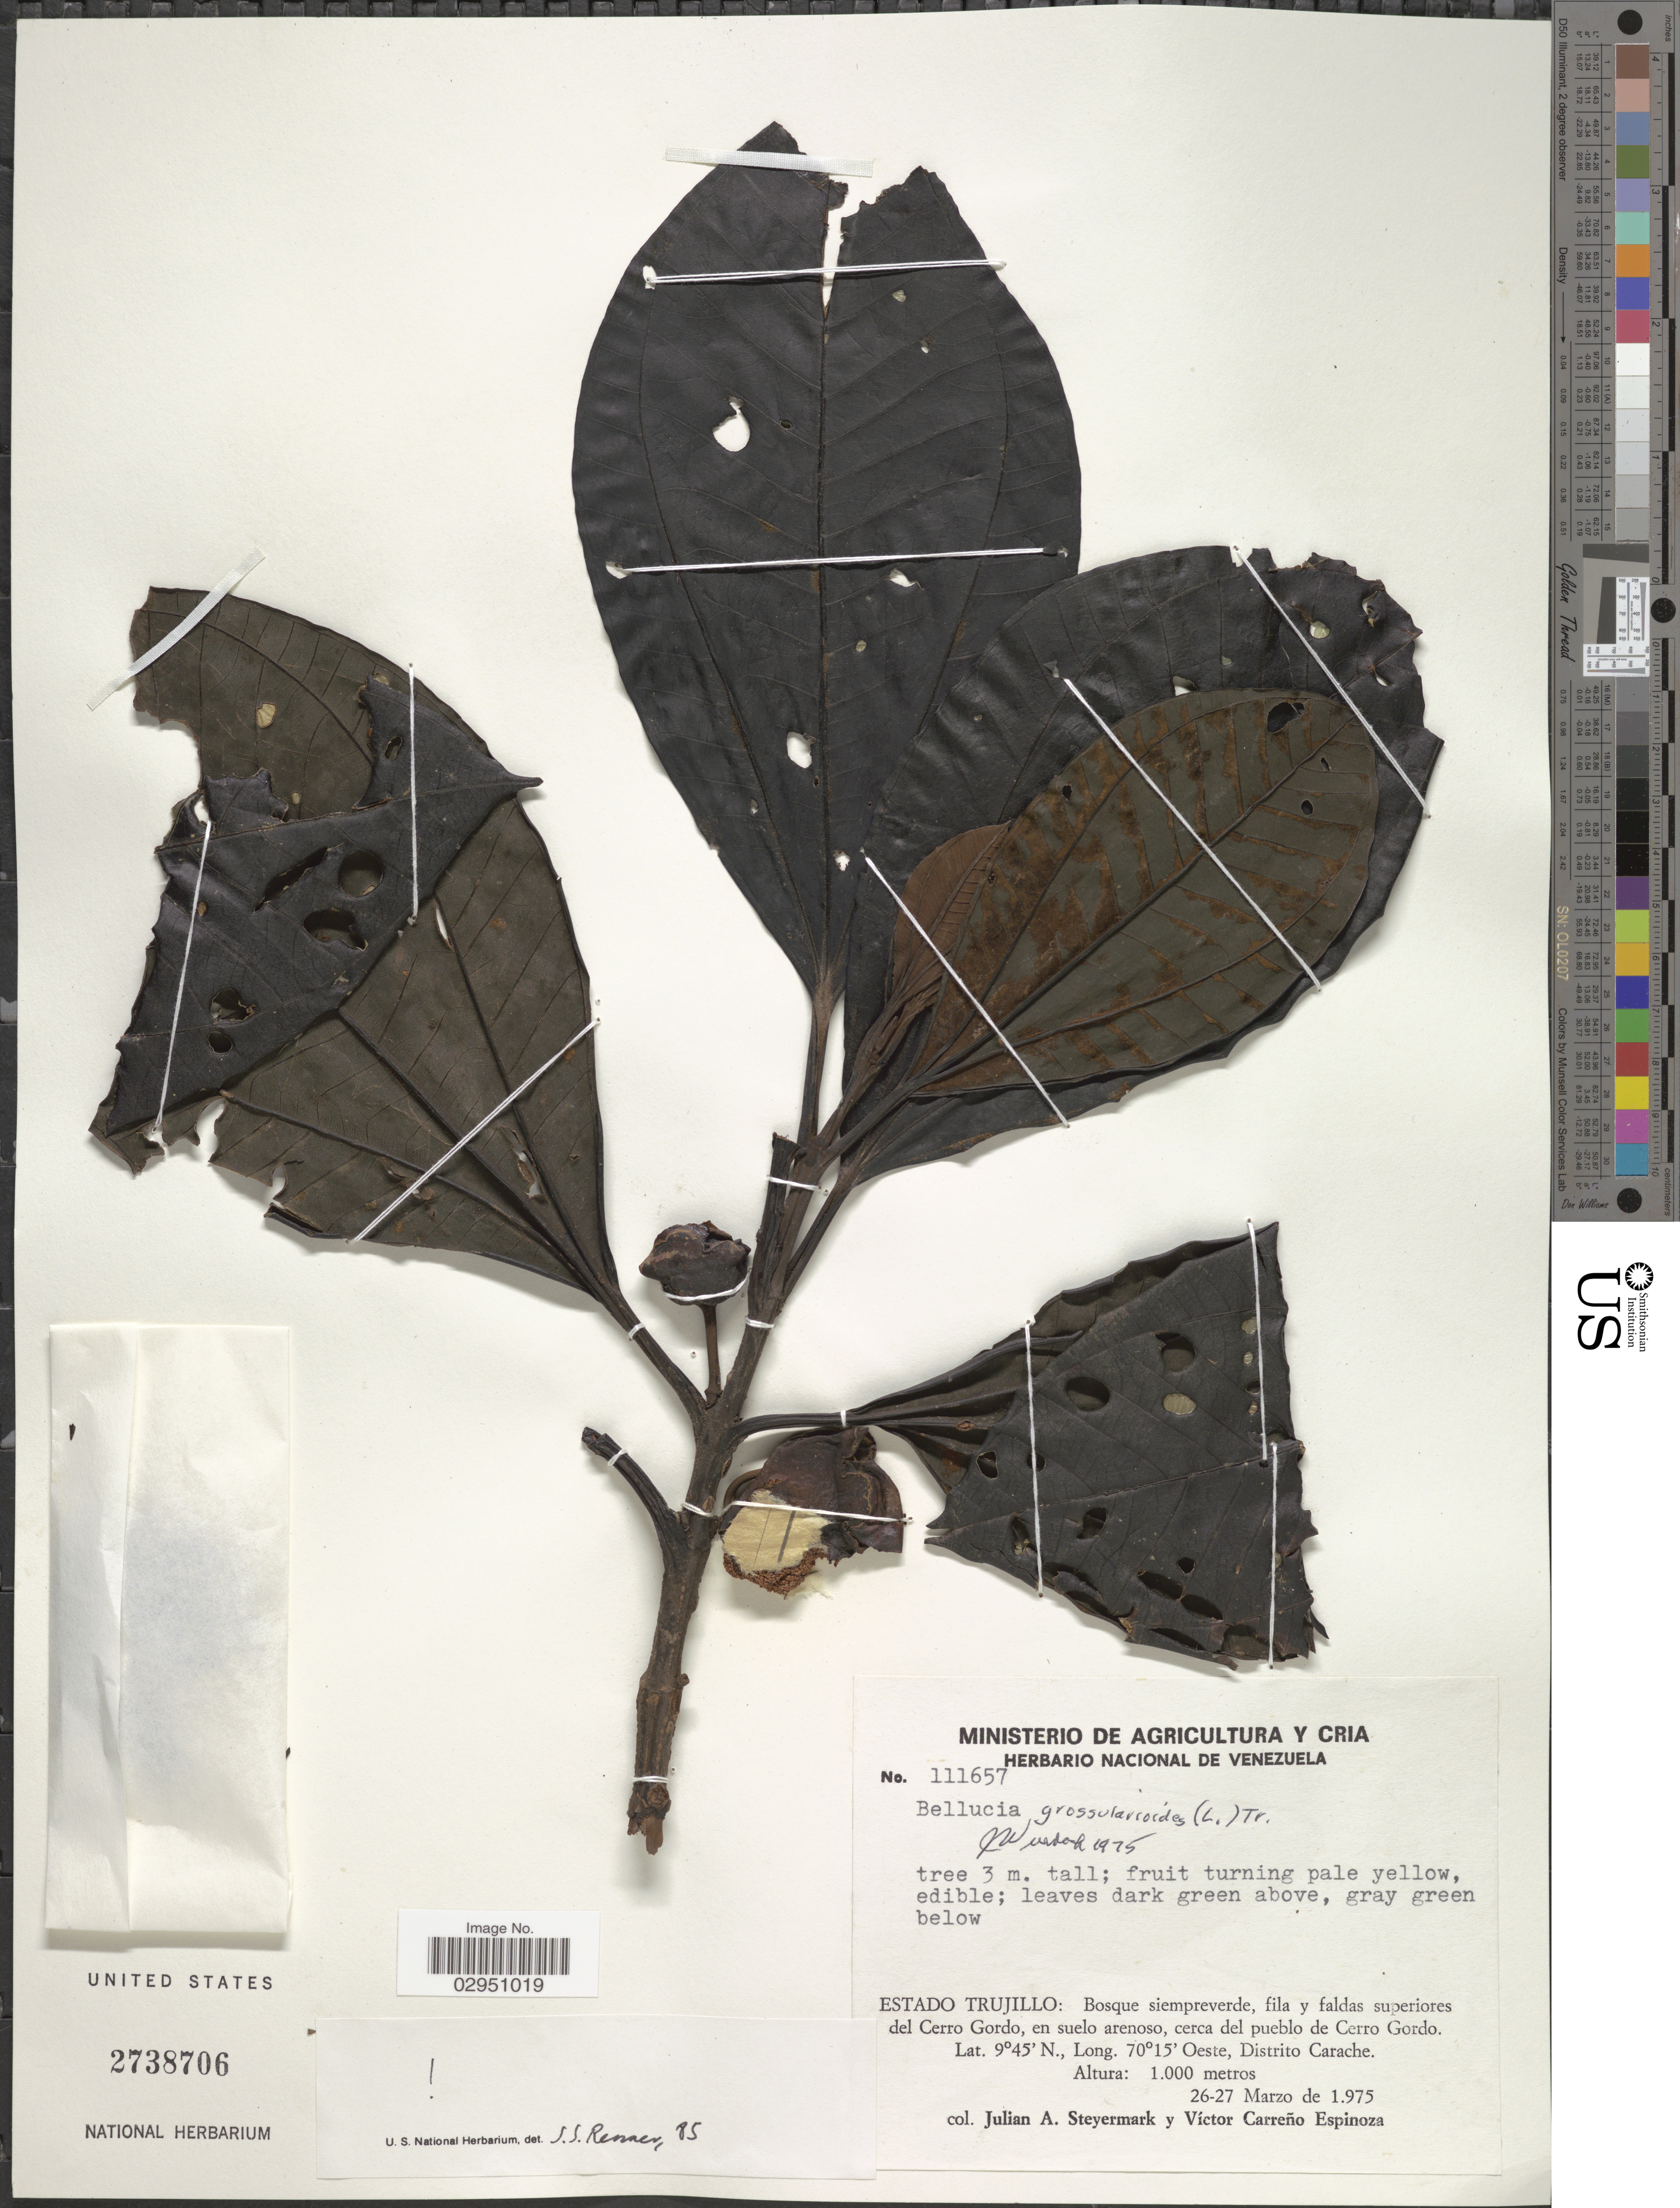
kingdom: Plantae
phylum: Tracheophyta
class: Magnoliopsida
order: Myrtales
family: Melastomataceae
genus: Bellucia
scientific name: Bellucia grossularioides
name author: (L.) Triana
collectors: J. Steyermark & V. Espinoza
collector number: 111657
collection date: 1975-03-26/1975-03-27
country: Venezuela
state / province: Trujillo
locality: Cerro Gordo, en suelo arenoso, cerca del pueblo de Cerro Gordo. Distrito Carache.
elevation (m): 1000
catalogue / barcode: US 2738706